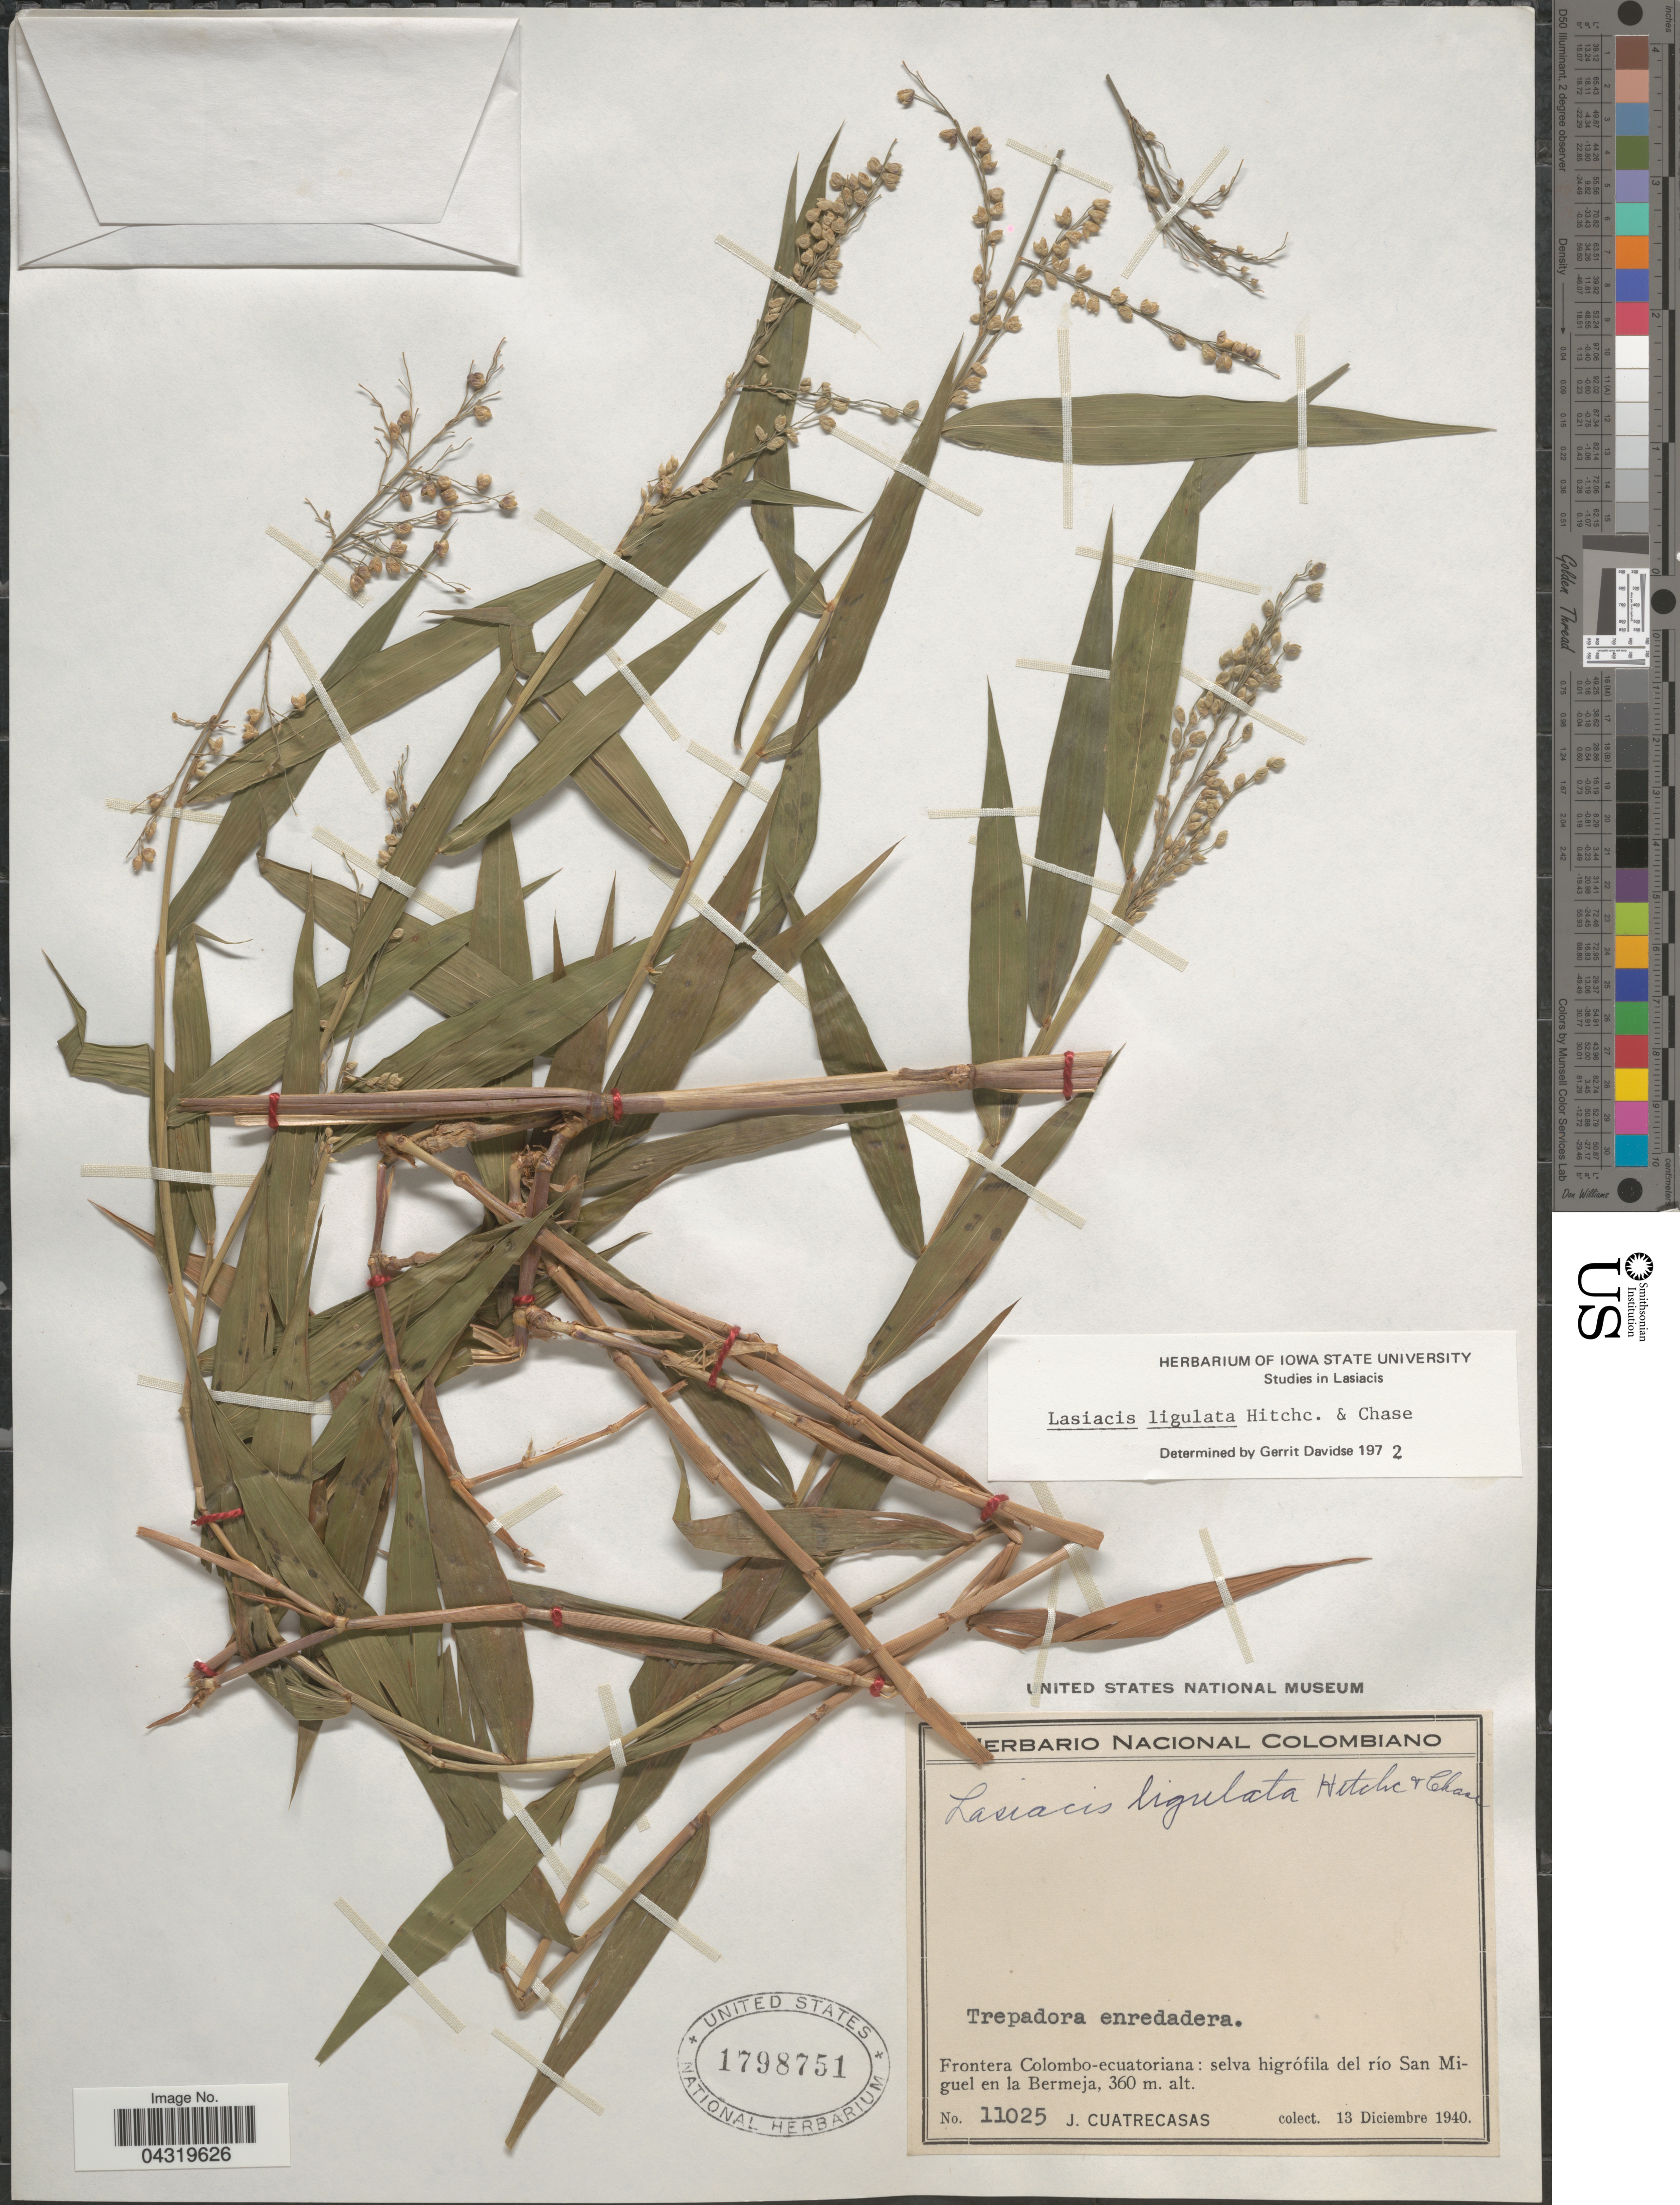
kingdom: Plantae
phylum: Tracheophyta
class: Liliopsida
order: Poales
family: Poaceae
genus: Lasiacis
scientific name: Lasiacis ligulata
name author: Hitchc. & Chase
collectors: J. Cuatrecasas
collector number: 11025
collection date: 1940-12-13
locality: Frontera Colombo-ecuatoriana: selva higrófila del río San Miguel en la Bermeja.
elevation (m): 360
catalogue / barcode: US 1798751